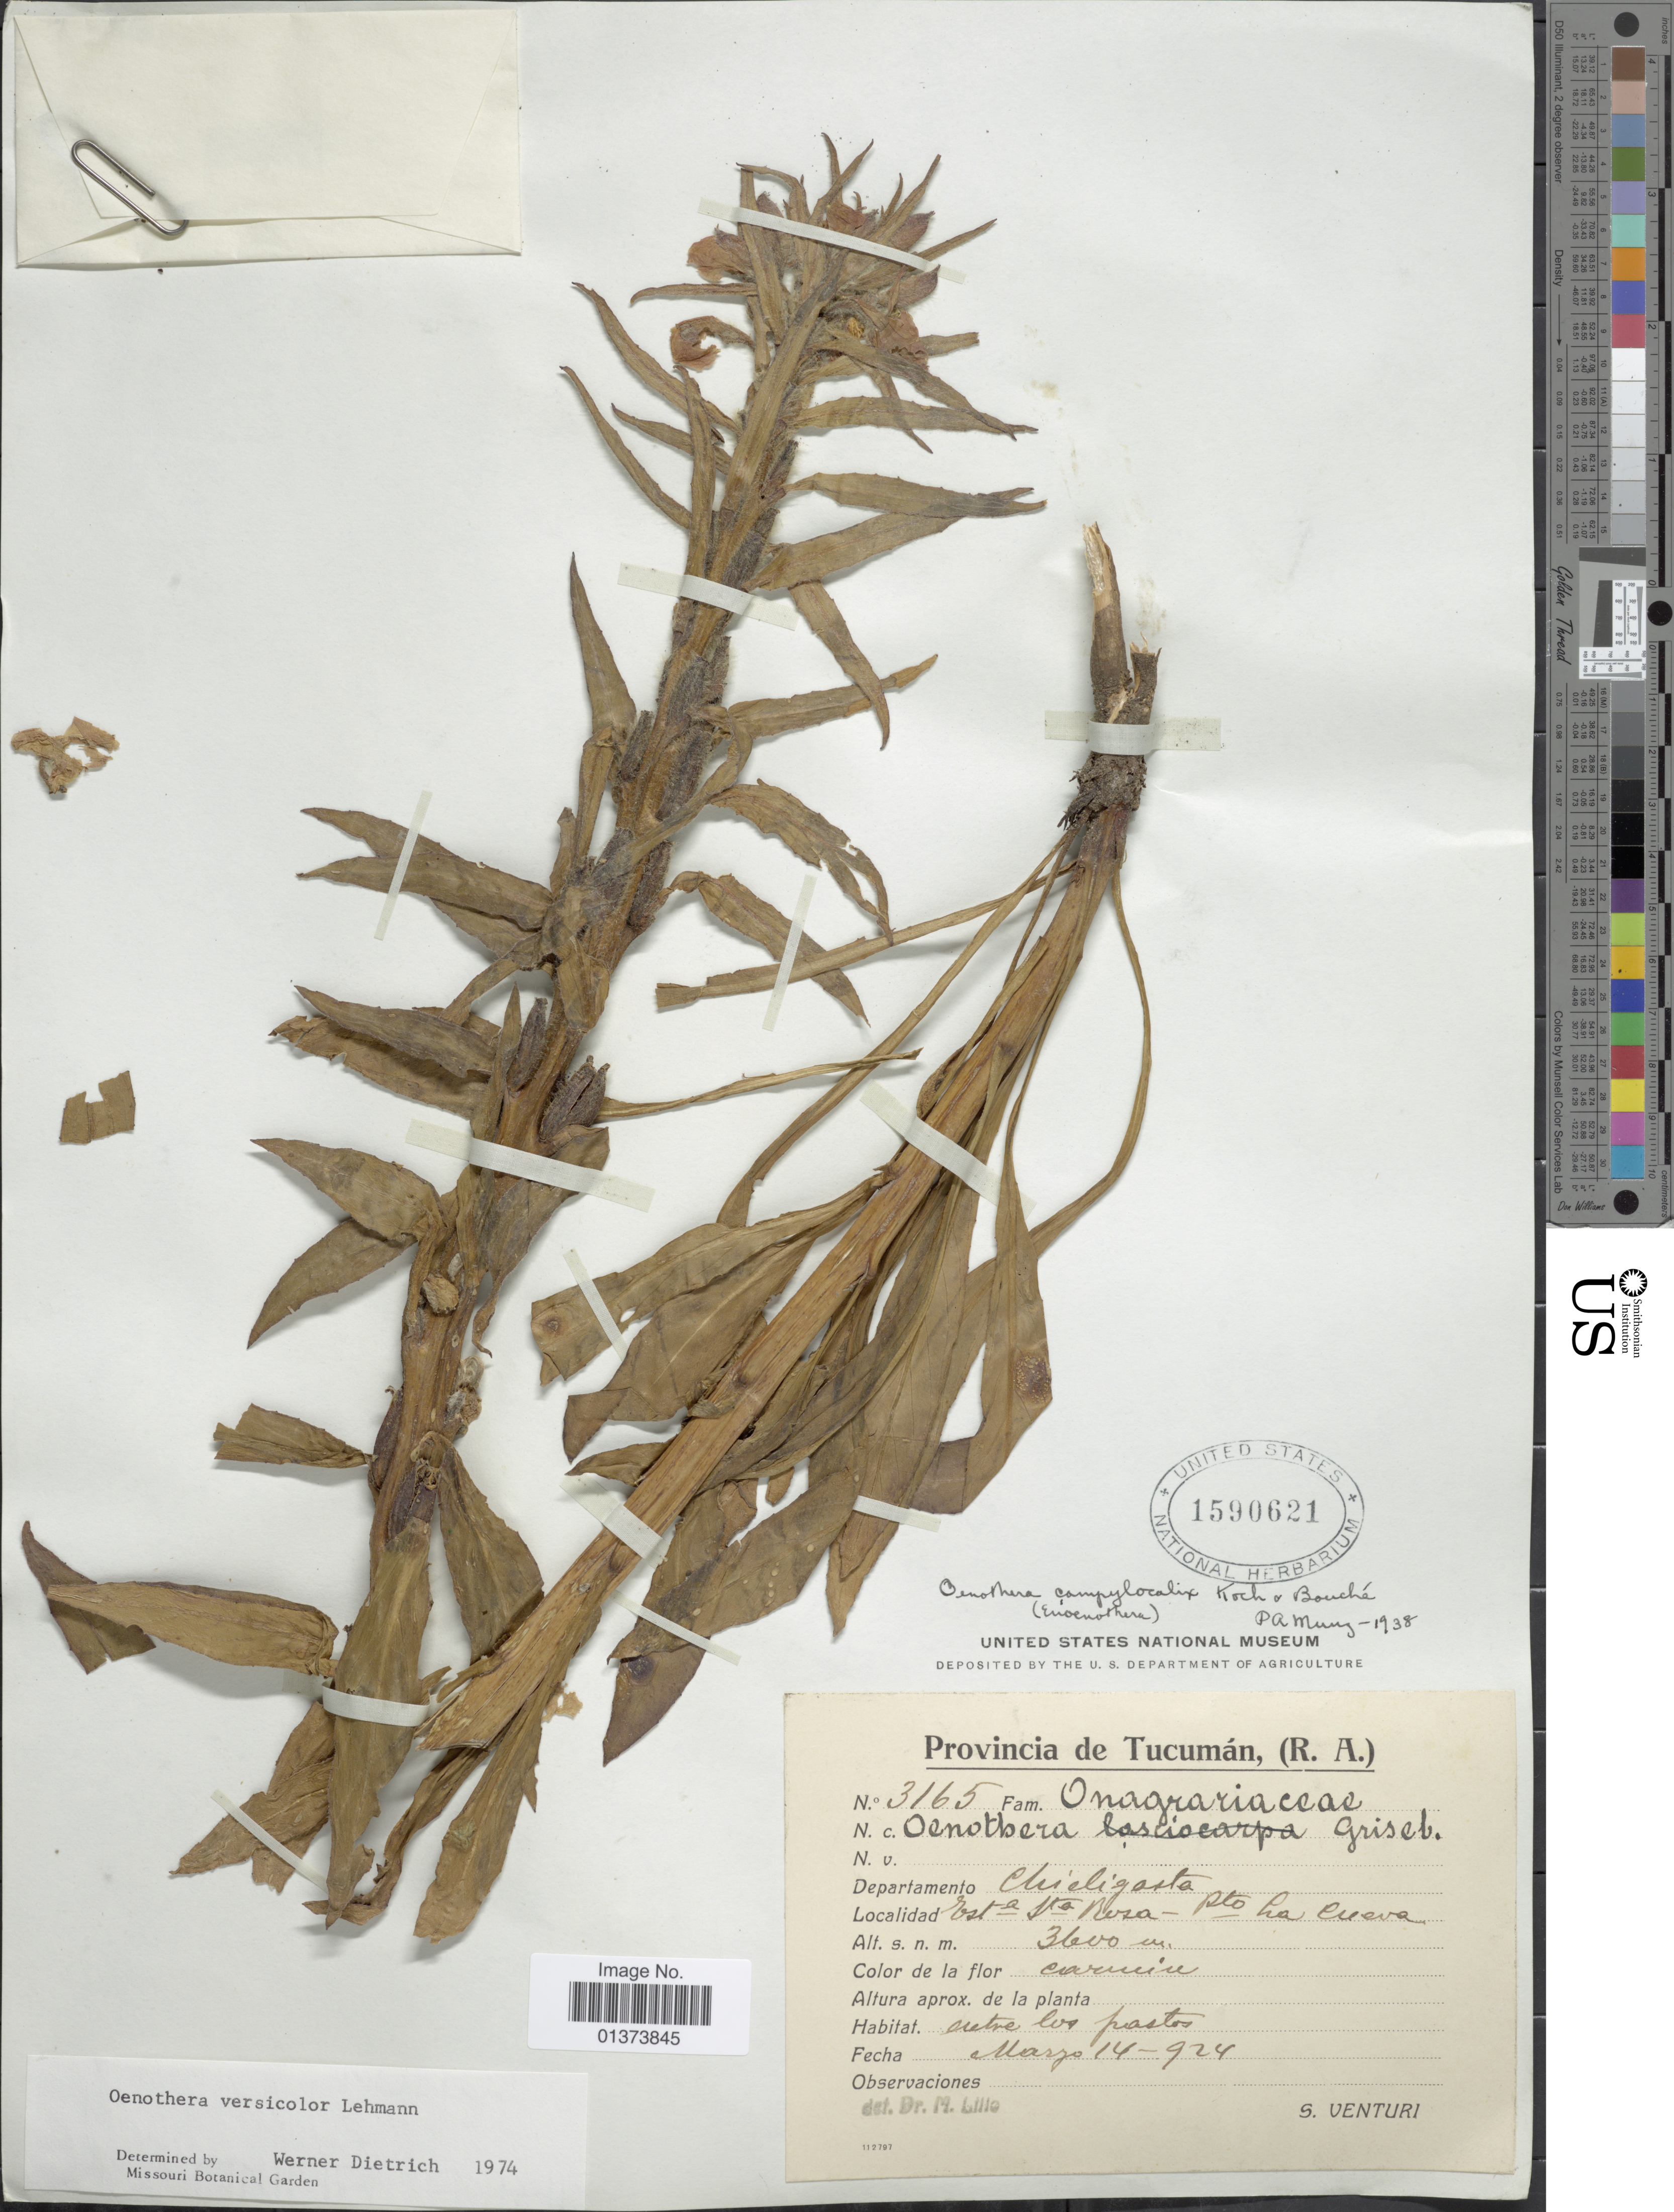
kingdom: Plantae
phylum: Tracheophyta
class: Magnoliopsida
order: Myrtales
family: Onagraceae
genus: Oenothera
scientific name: Oenothera versicolor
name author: Lehm.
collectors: S. Venturi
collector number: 3165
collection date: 1924-03-14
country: Argentina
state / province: Tucuman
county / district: Chicligasta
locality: Departamento Chicligasta. Esta. Sta. Rosa - Pto La Cueva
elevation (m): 3600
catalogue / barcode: US 1590621